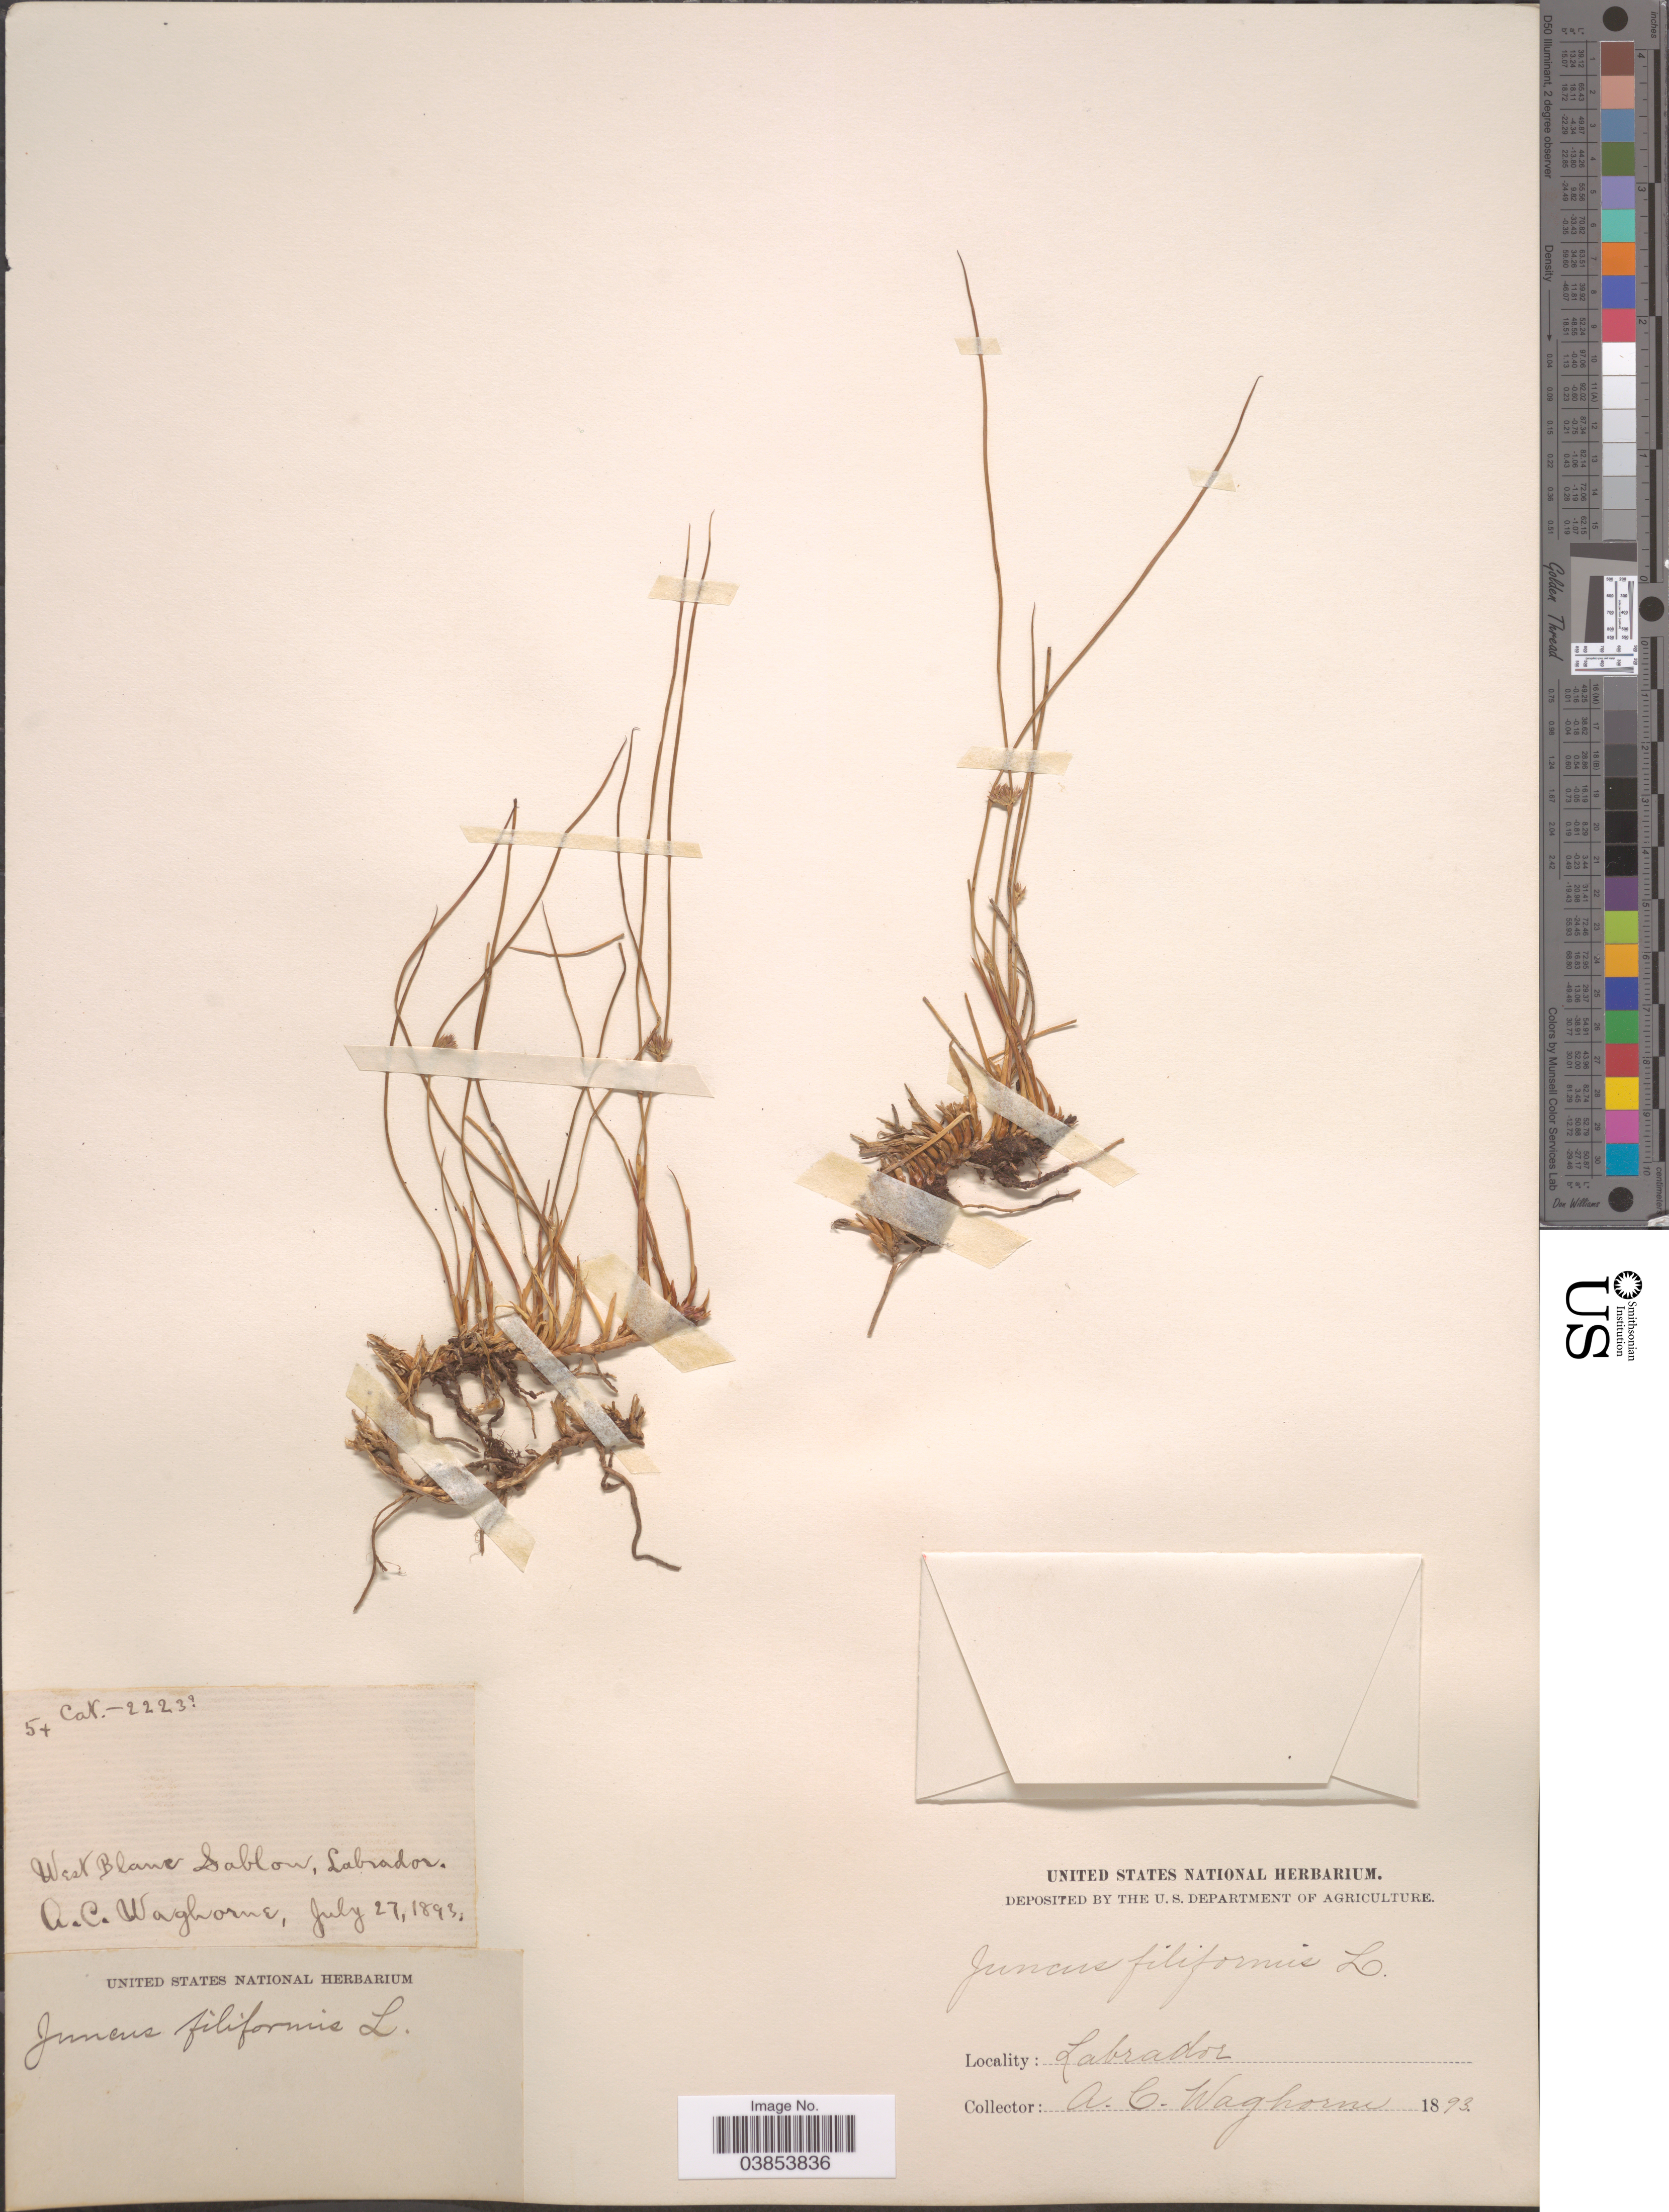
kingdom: Plantae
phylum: Tracheophyta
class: Liliopsida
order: Poales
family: Juncaceae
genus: Juncus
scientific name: Juncus filiformis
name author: L.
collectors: A. Waghorne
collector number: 5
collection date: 1893-07-27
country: Canada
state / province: Newfoundland and Labrador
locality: West Blanc Sablon, Labrador.